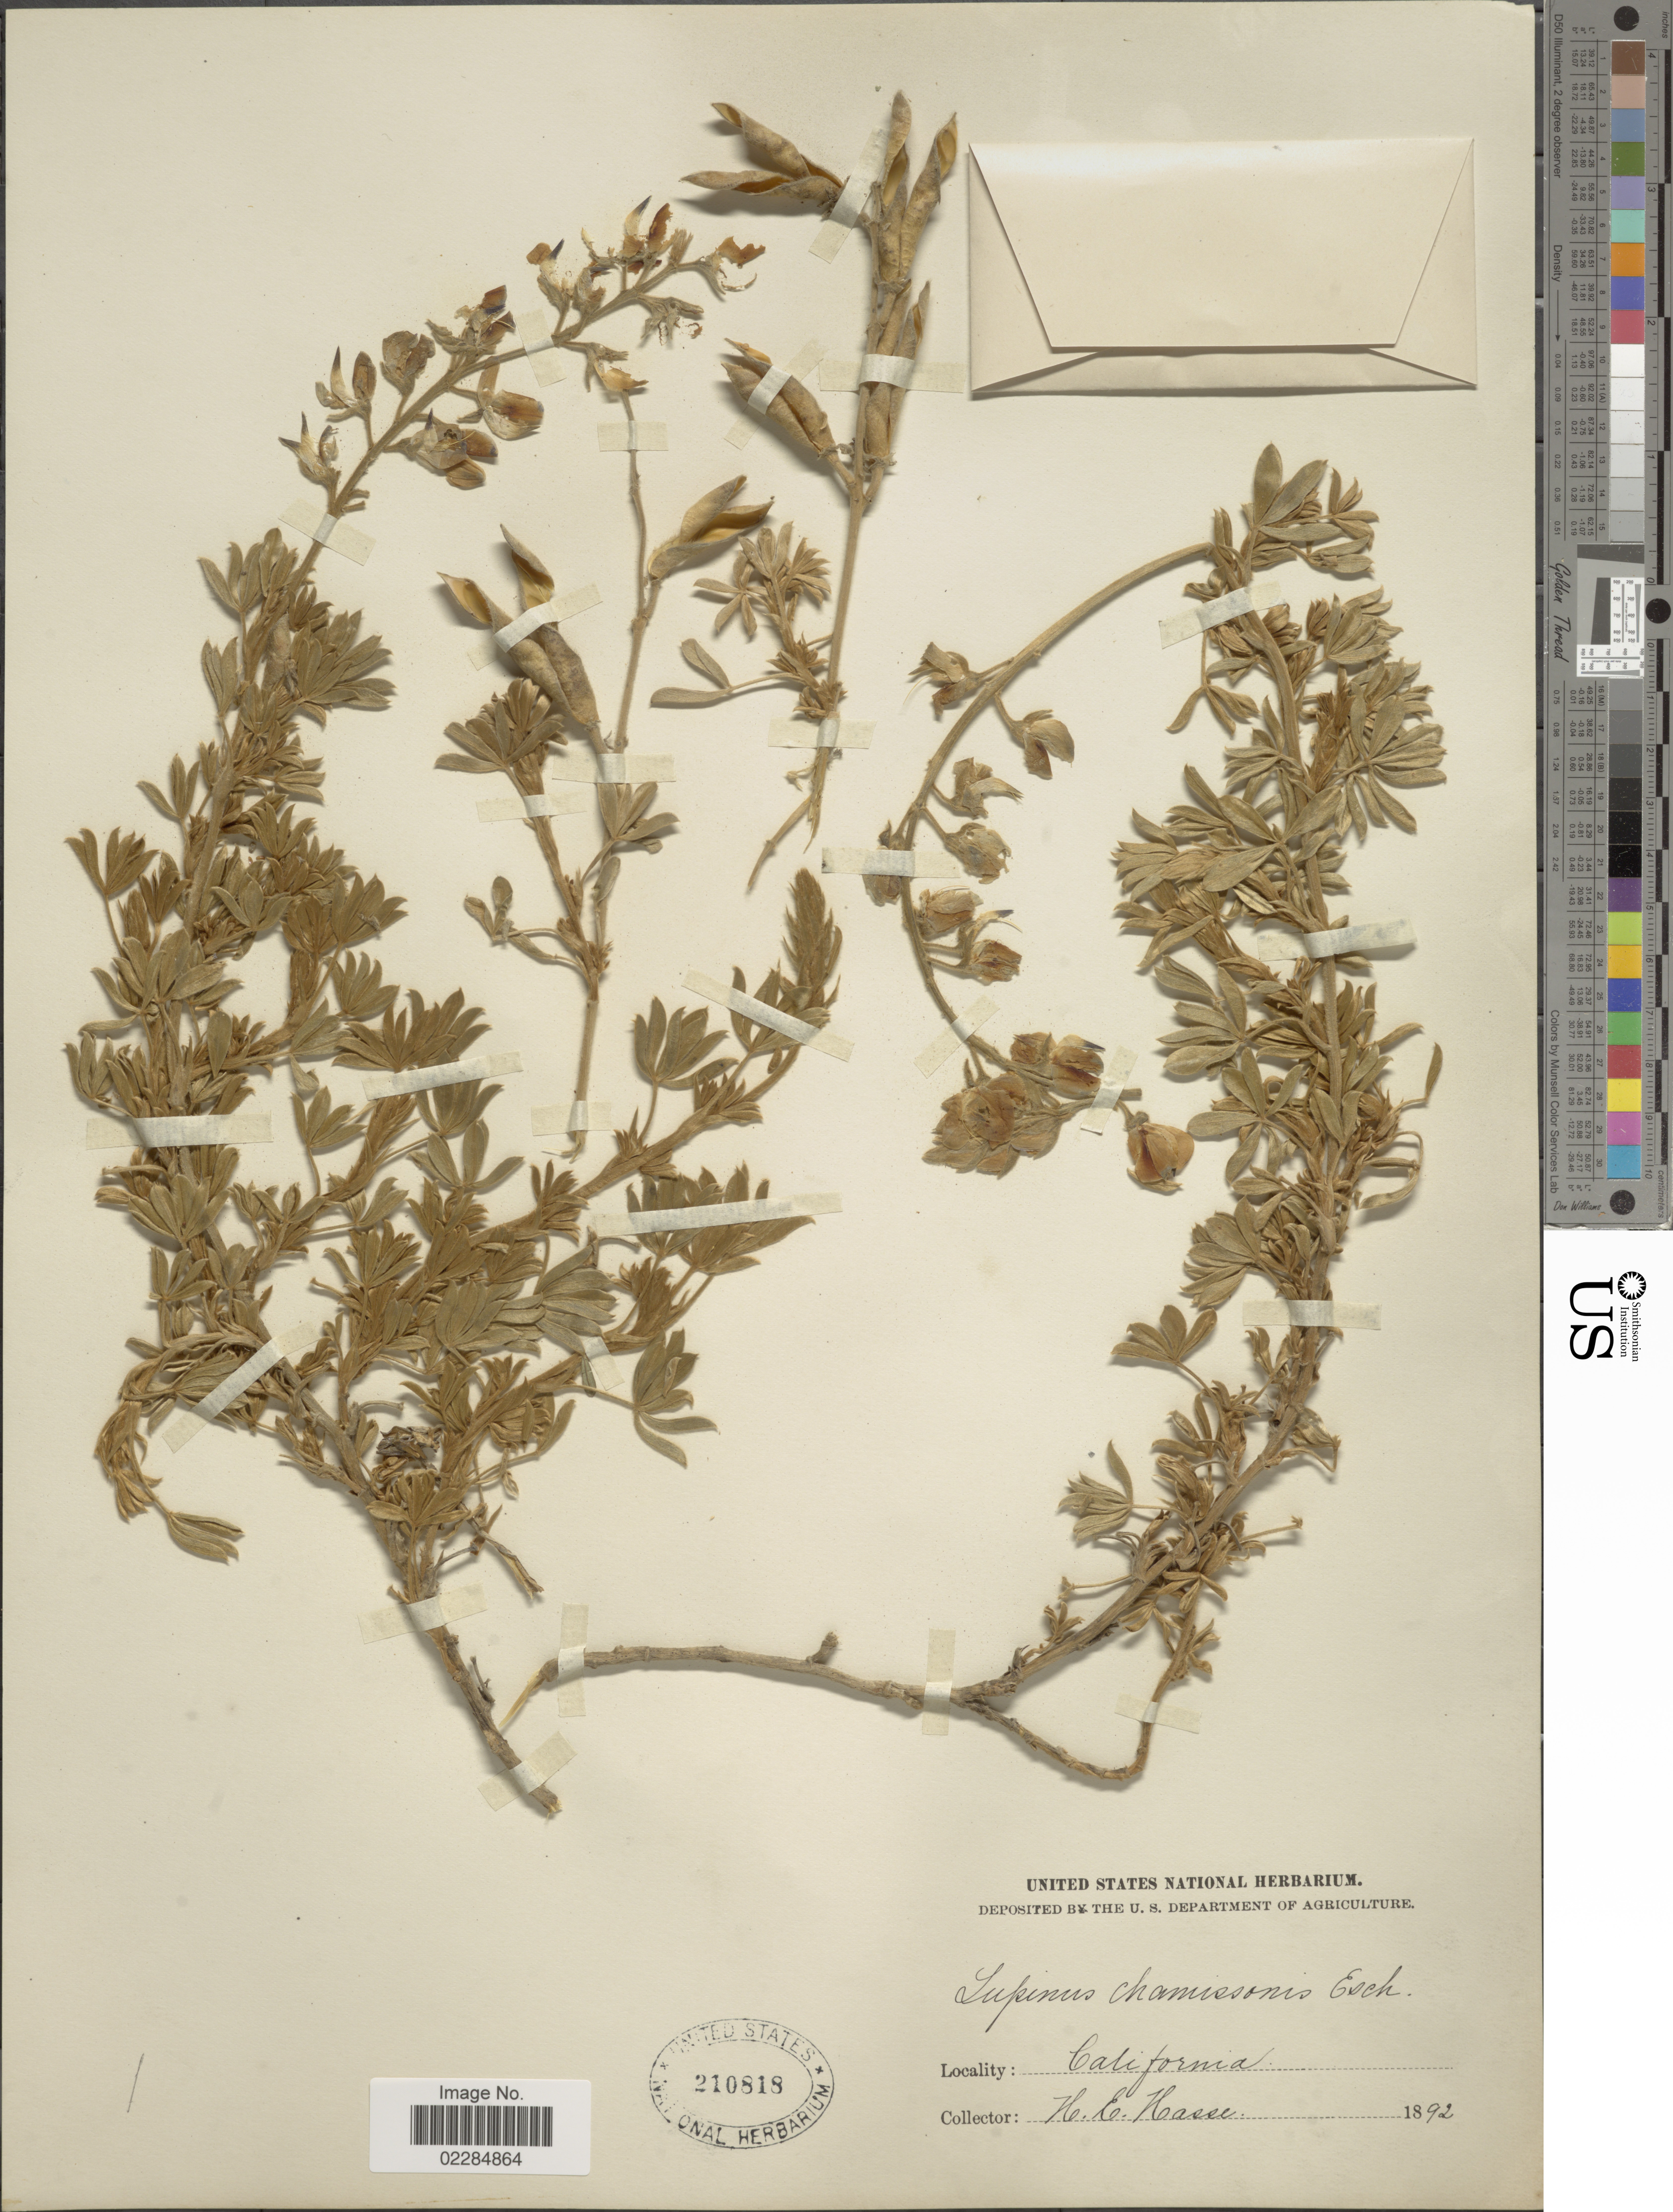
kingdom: Plantae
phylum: Tracheophyta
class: Magnoliopsida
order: Fabales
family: Fabaceae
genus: Lupinus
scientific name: Lupinus chamissonis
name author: Eschsch.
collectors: H. E. Hasse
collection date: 1892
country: United States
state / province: California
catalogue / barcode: US 210818